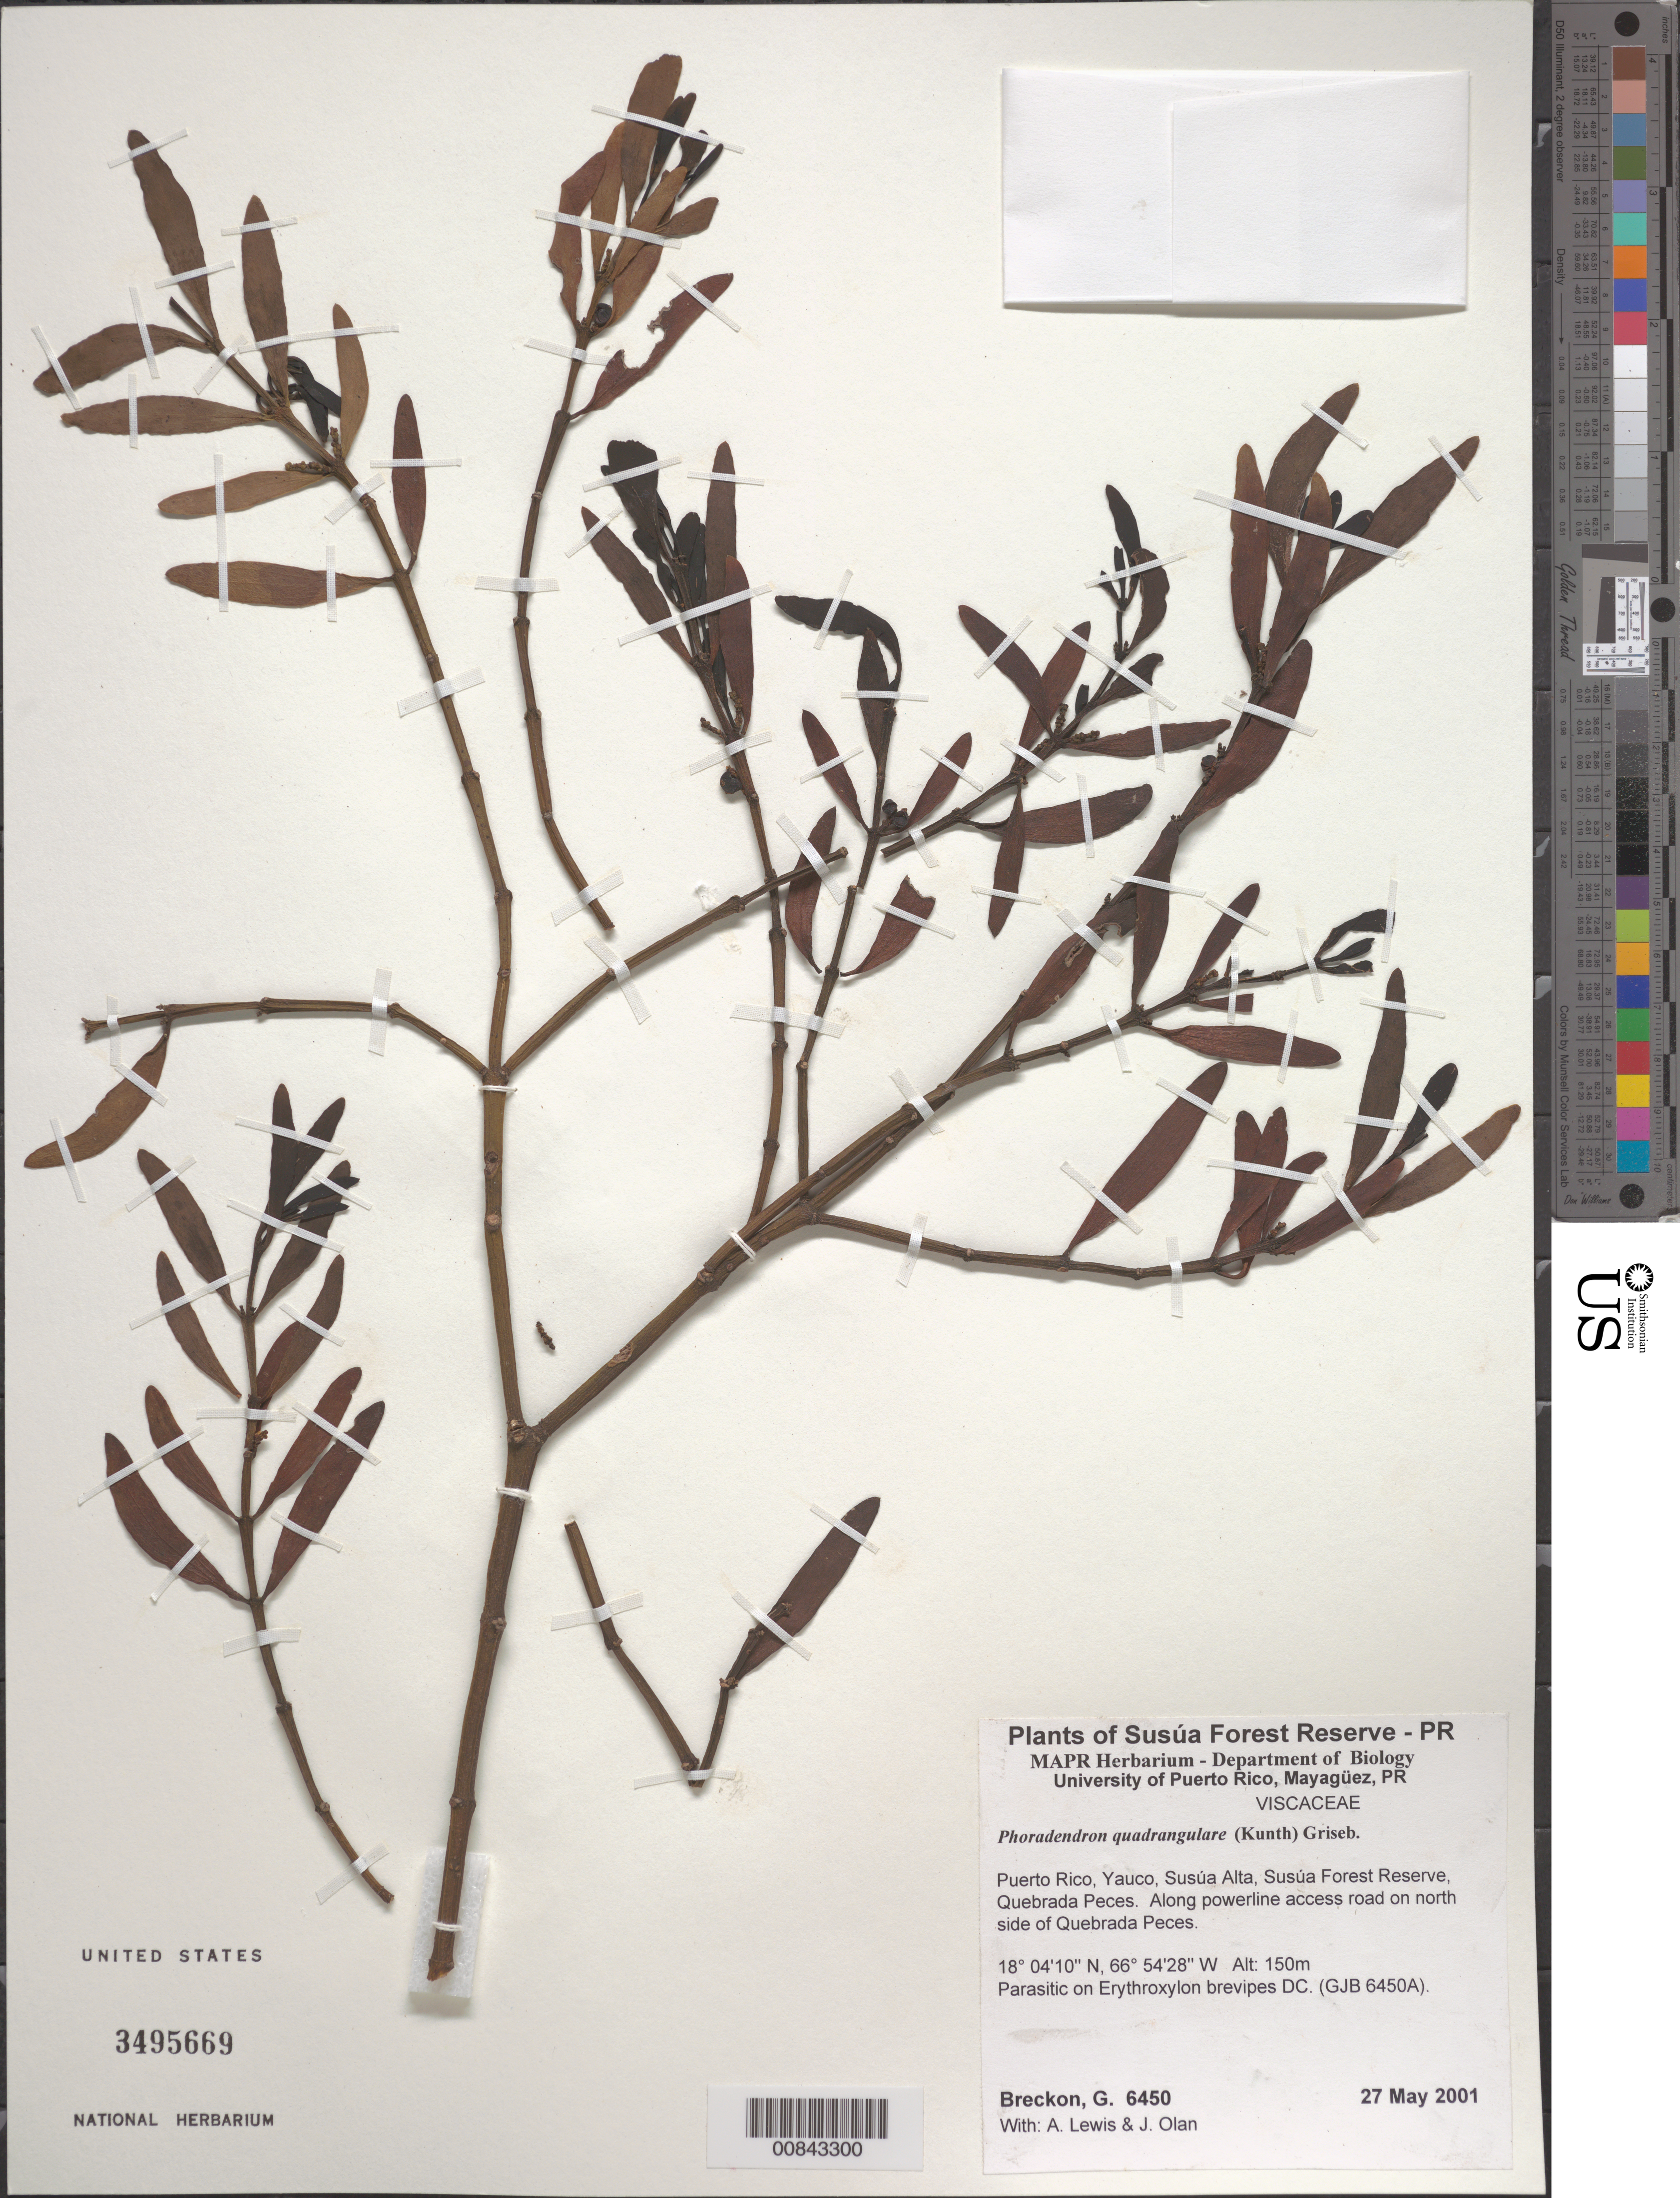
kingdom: Plantae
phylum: Tracheophyta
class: Magnoliopsida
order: Santalales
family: Viscaceae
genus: Phoradendron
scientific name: Phoradendron quadrangulare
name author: (Kunth) Griseb.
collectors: G. Breckon, A. Lewis & J. Olan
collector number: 6450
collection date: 2001-05-27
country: Puerto Rico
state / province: Yauco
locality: Susúa Alta, Susúa Forest Reserve, Quebrada Peces. Along powerline access road on north side of Quebrada Peces.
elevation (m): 150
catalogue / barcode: US 3495669